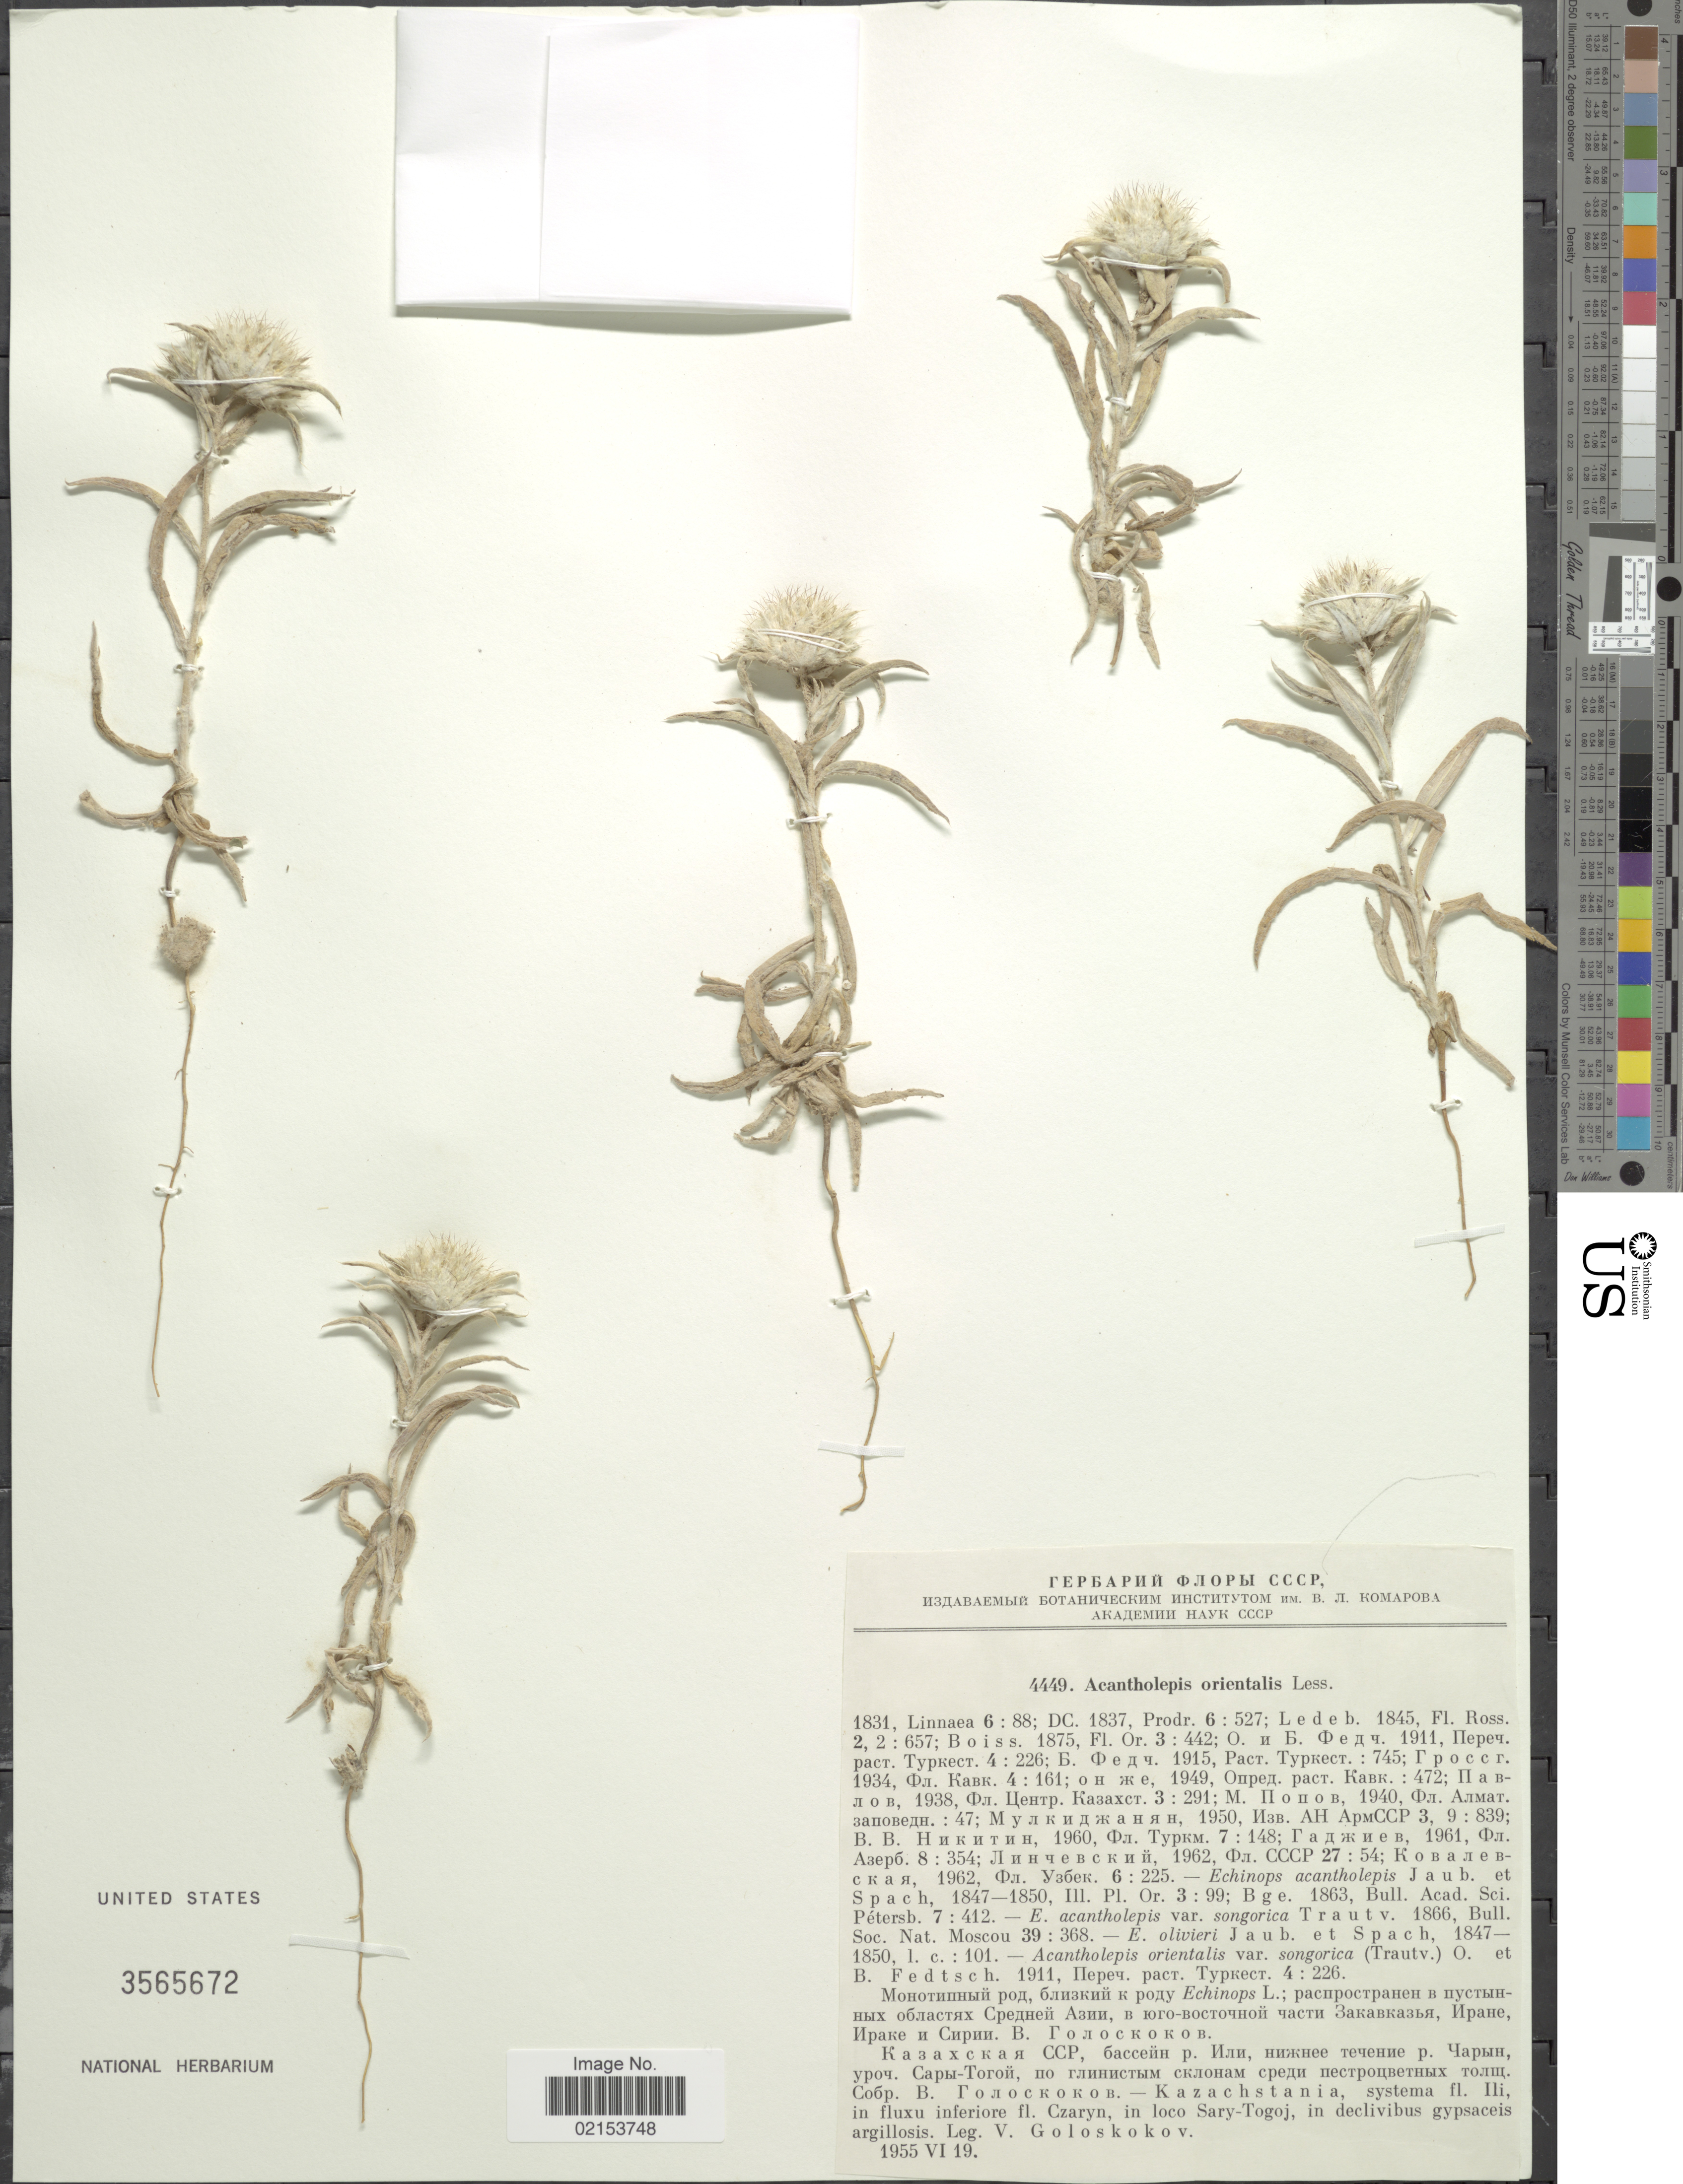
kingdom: Plantae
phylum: Tracheophyta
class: Magnoliopsida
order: Asterales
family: Asteraceae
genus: Echinops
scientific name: Echinops acantholepis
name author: Jaub. & Spach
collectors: V. P. Goloskokov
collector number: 4449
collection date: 1955-06-19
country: Kazakhstan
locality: Fl. Czaryn, in loco Sary-Togoj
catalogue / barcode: US 3565672